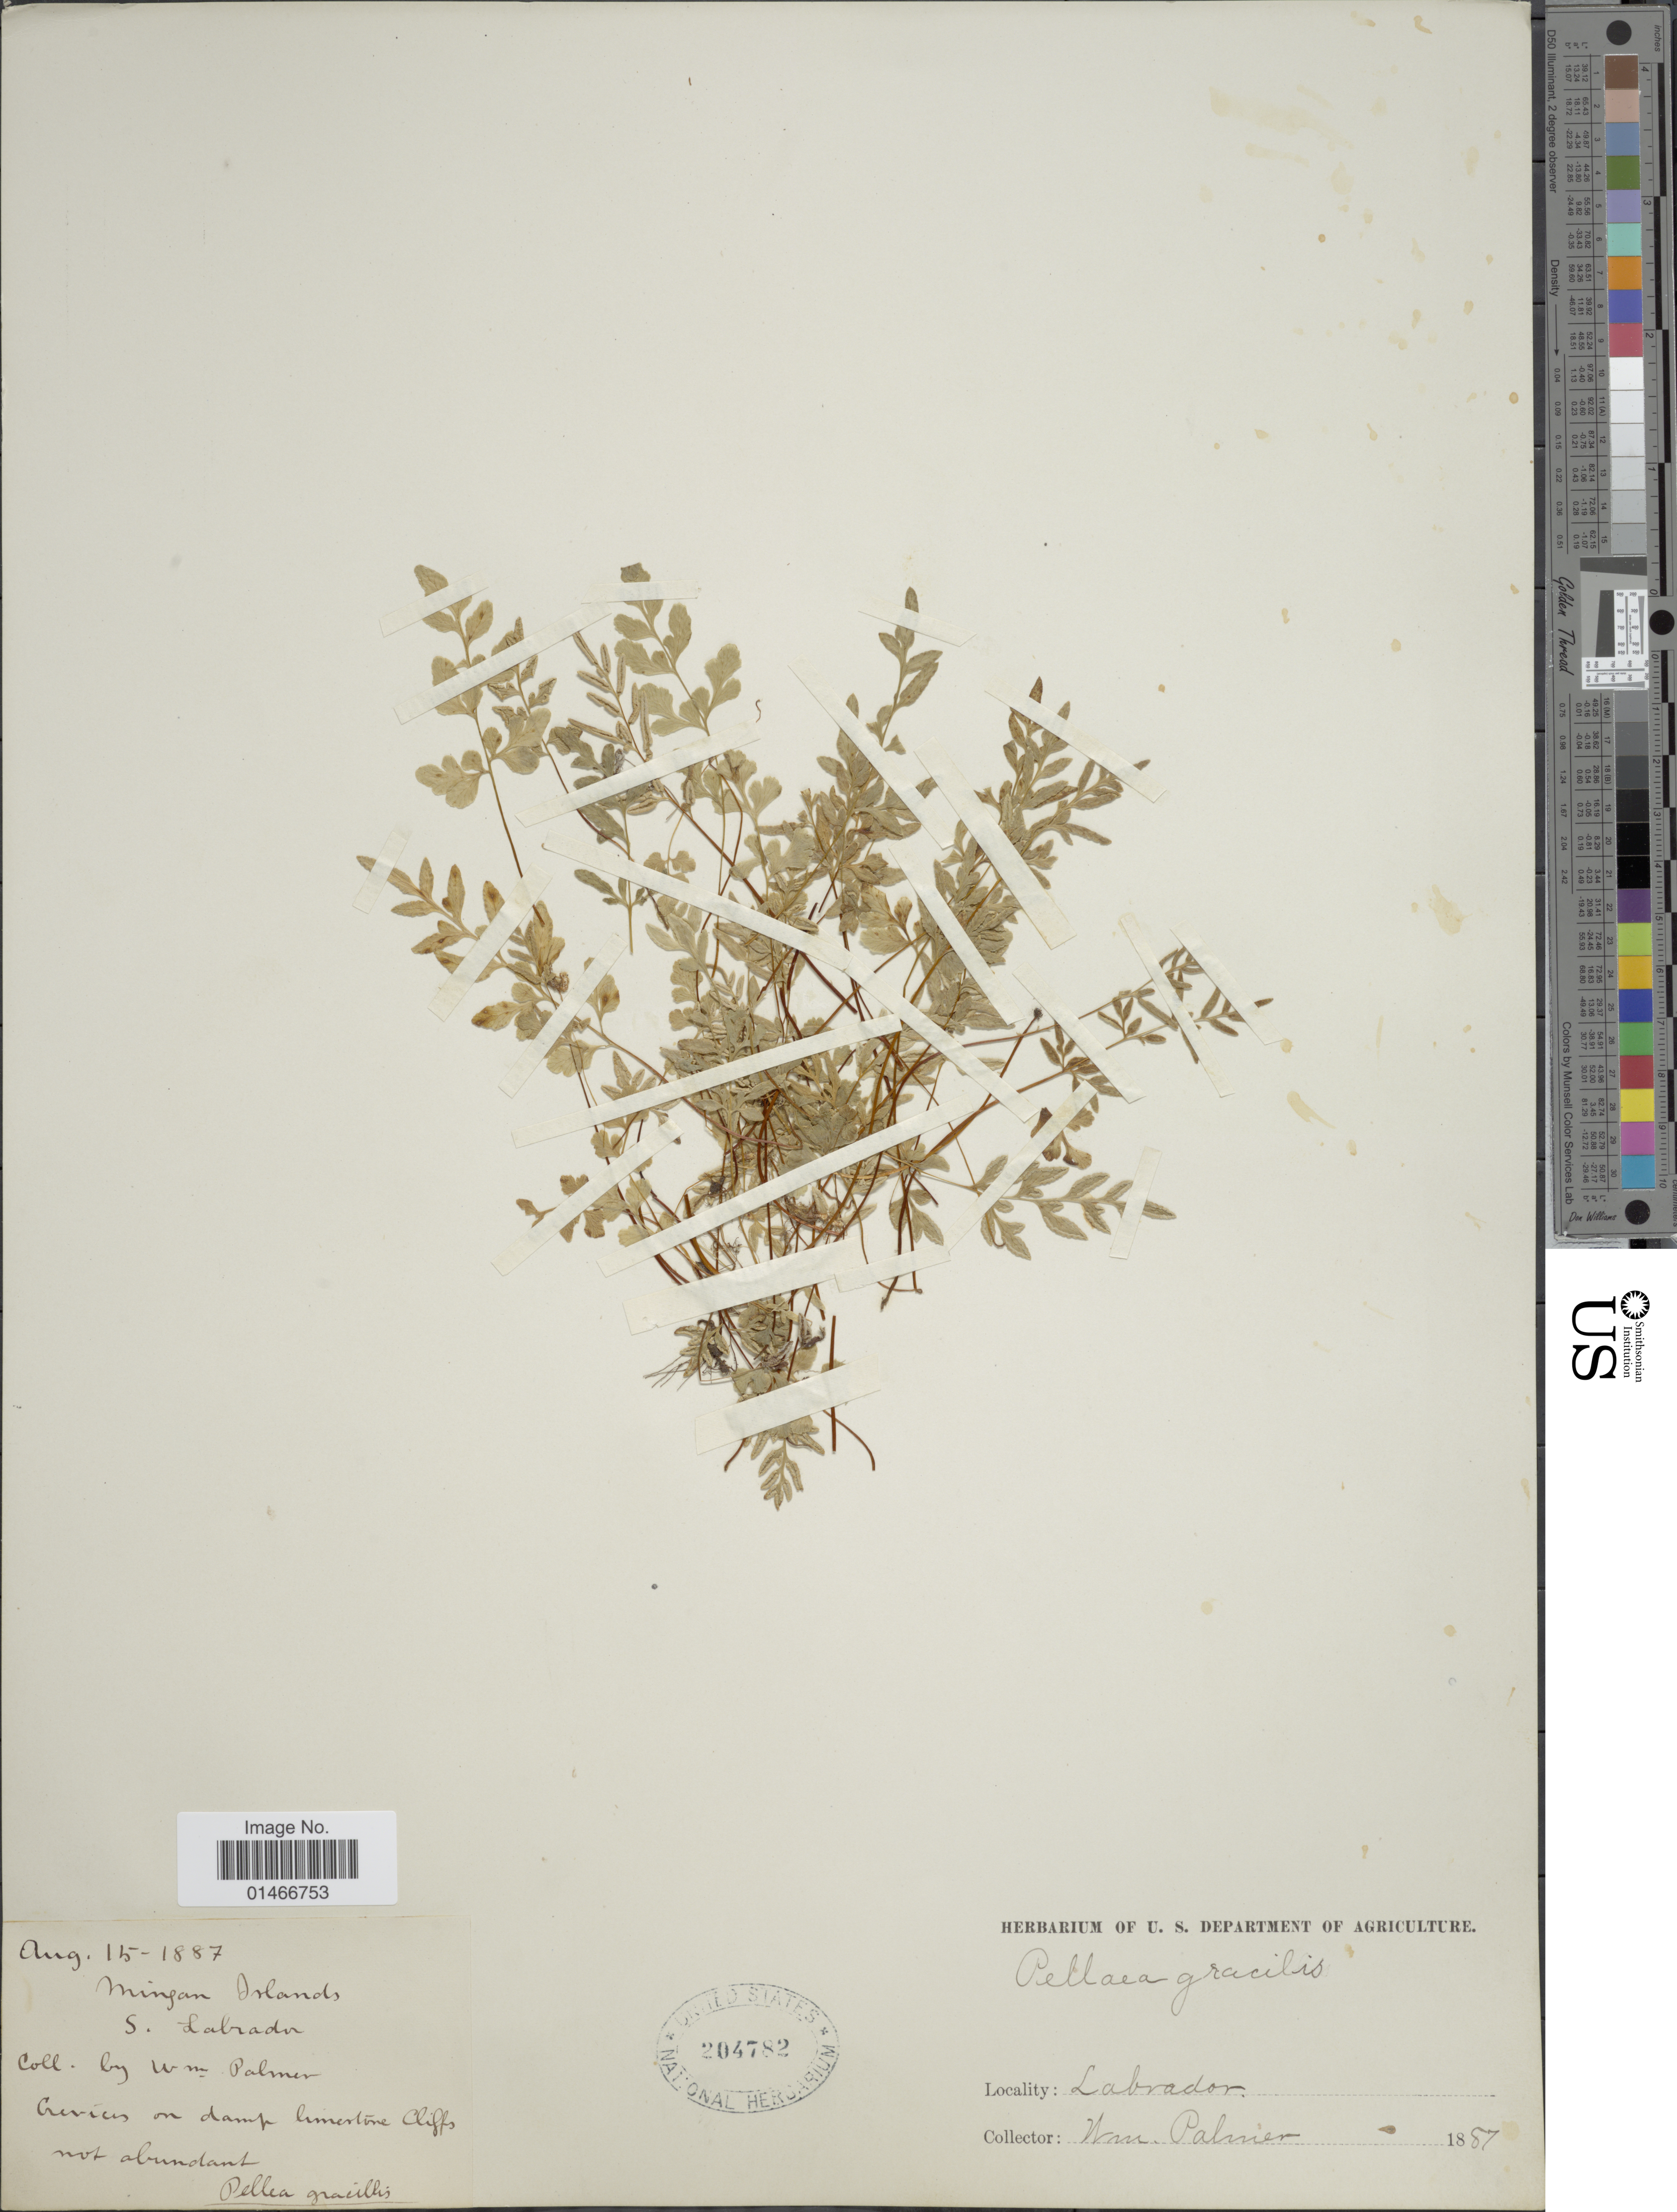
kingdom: Plantae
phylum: Tracheophyta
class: Polypodiopsida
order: Polypodiales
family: Pteridaceae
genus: Cryptogramma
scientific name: Cryptogramma stelleri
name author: (S.G. Gmel.) Prantl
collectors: W. Palmer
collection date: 1887-08-15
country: Canada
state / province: Newfoundland and Labrador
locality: Mingan Islands. S. Labrador.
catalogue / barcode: US 204782